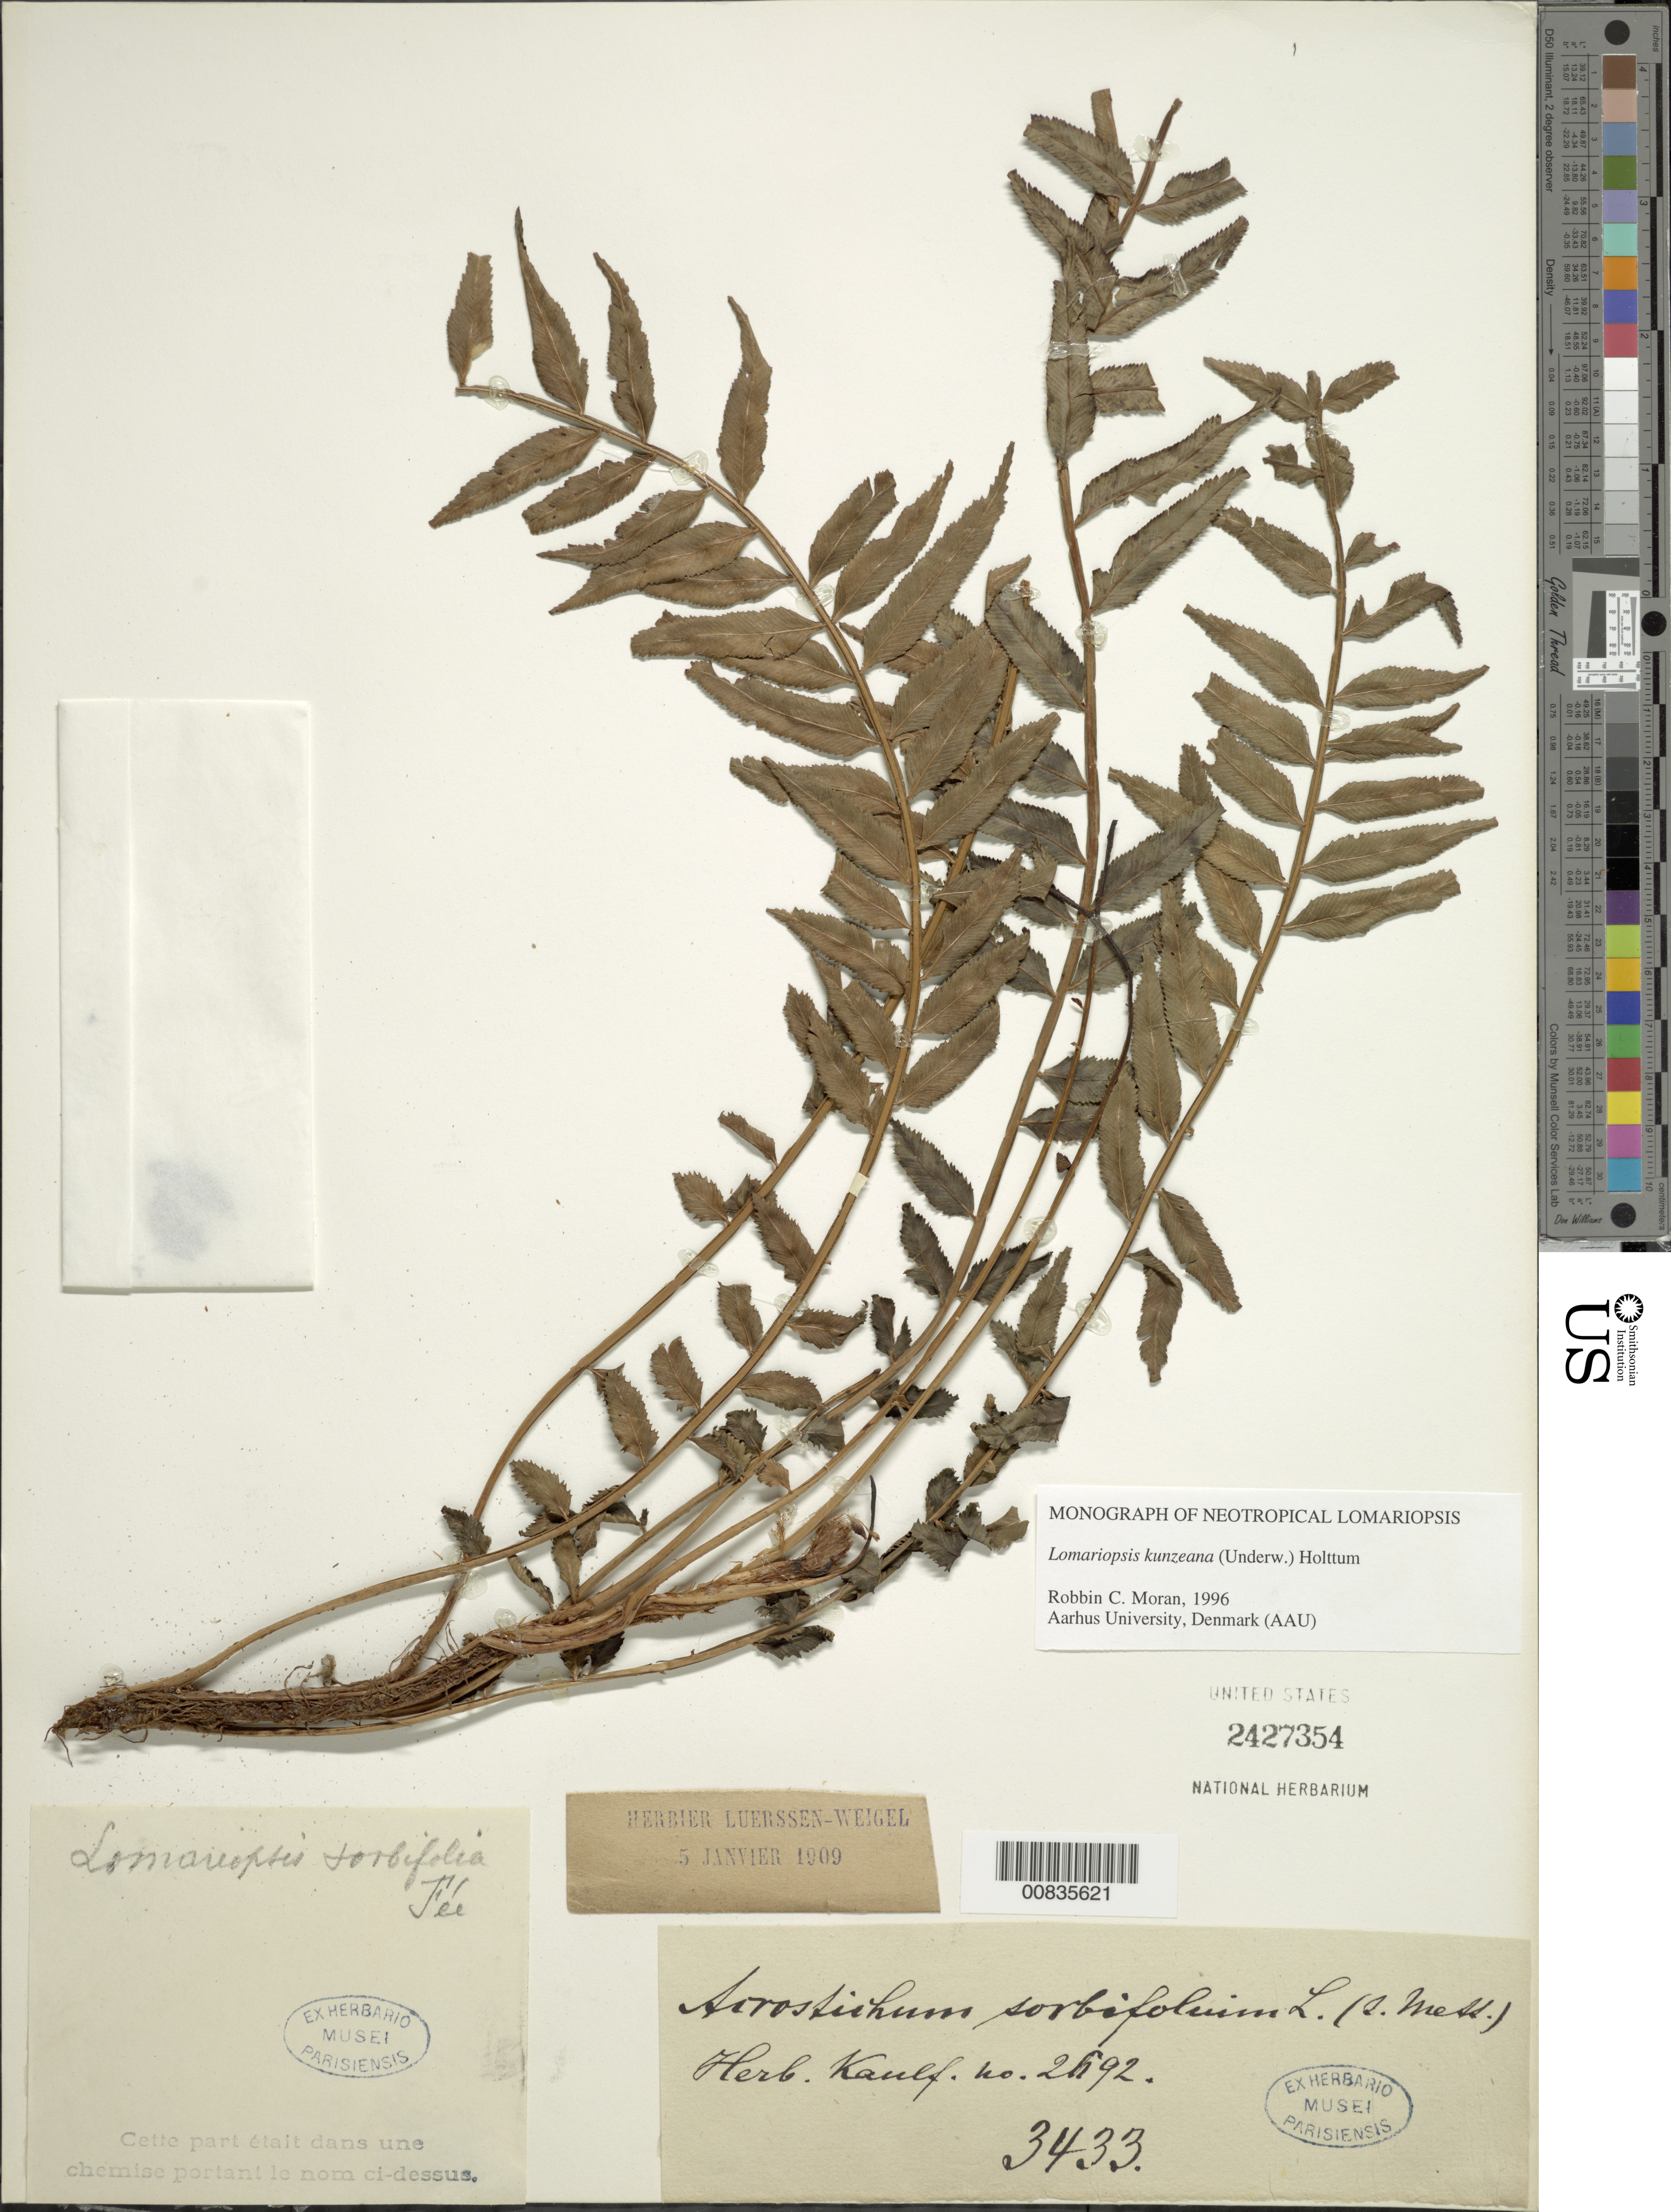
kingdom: Plantae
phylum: Tracheophyta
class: Polypodiopsida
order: Polypodiales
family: Lomariopsidaceae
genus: Lomariopsis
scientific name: Lomariopsis kunzeana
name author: (Underw.) Holttum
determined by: Moran, R. C.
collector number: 3433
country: Dominican Republic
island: Hispaniola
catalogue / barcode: US 2427354